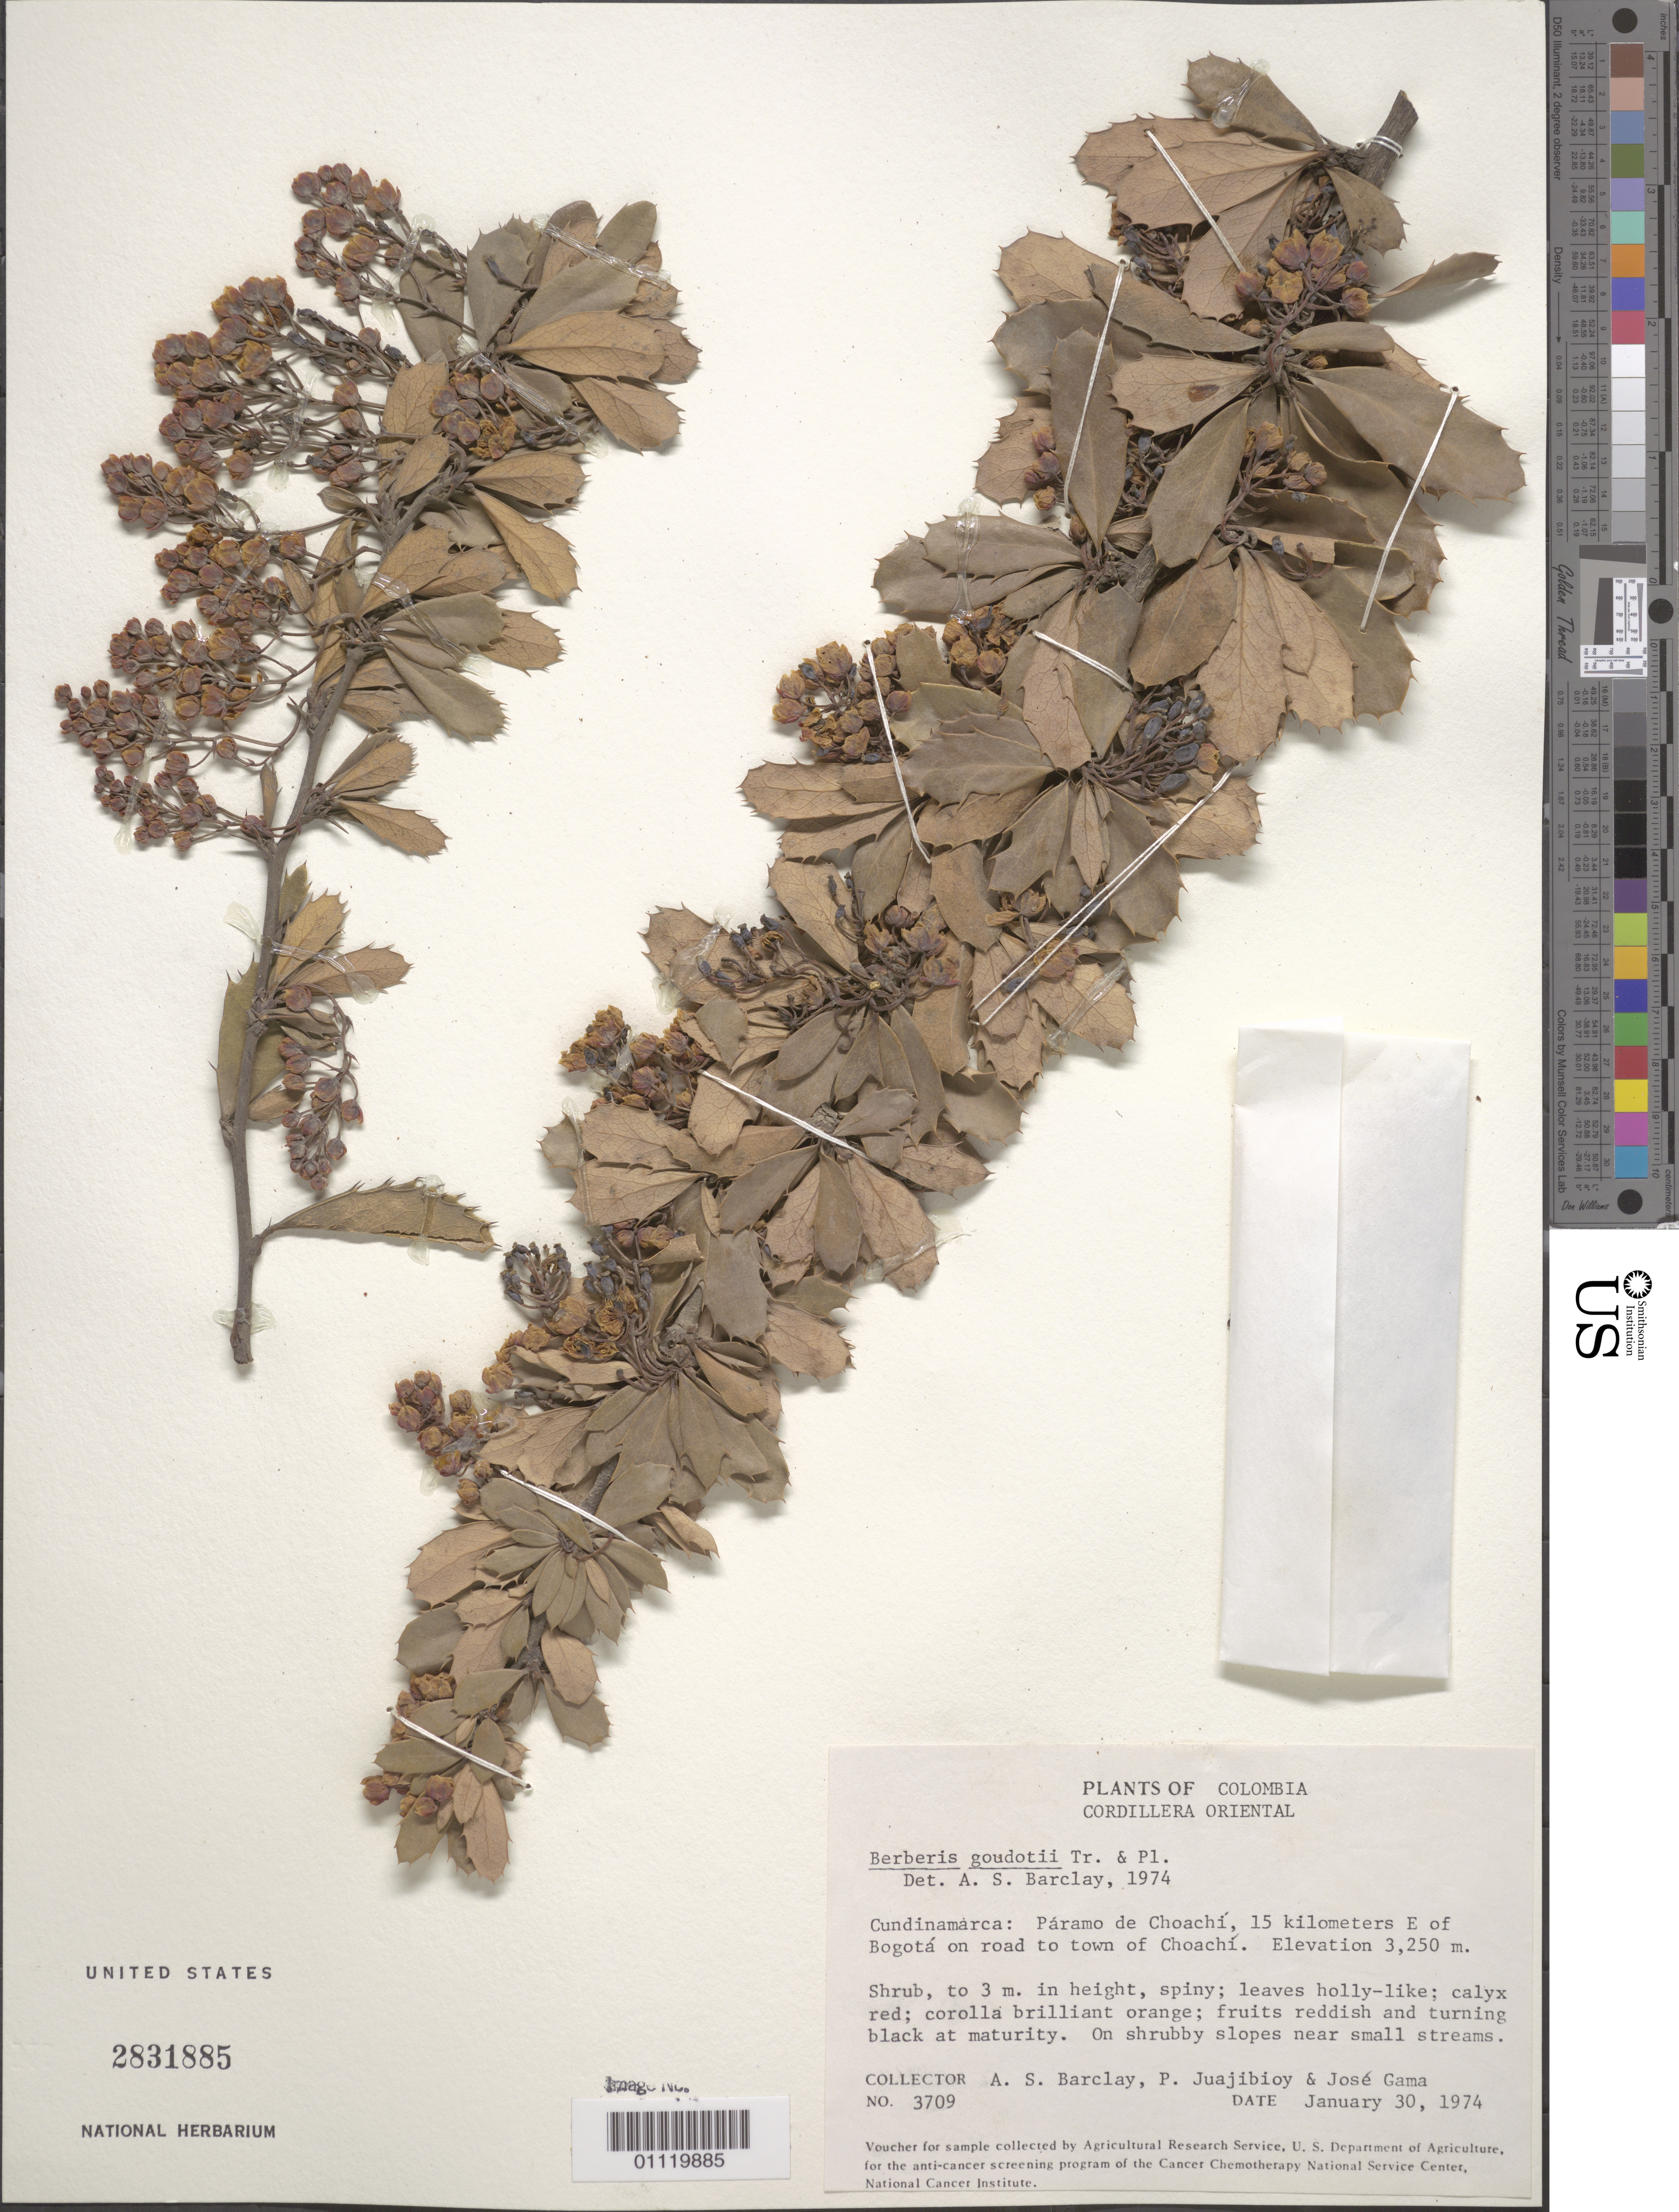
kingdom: Plantae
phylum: Tracheophyta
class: Magnoliopsida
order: Ranunculales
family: Berberidaceae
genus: Berberis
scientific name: Berberis goudotii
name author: Triana & Planch. ex Wedd.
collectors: A. S. Barclay, P. Juajibioy & J. Gama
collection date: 1974-01-30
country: Colombia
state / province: Cundinamarca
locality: Paramo de Choachi, 15 km east of Bogota on road to town of Choachi.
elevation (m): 3250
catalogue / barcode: US 2831885